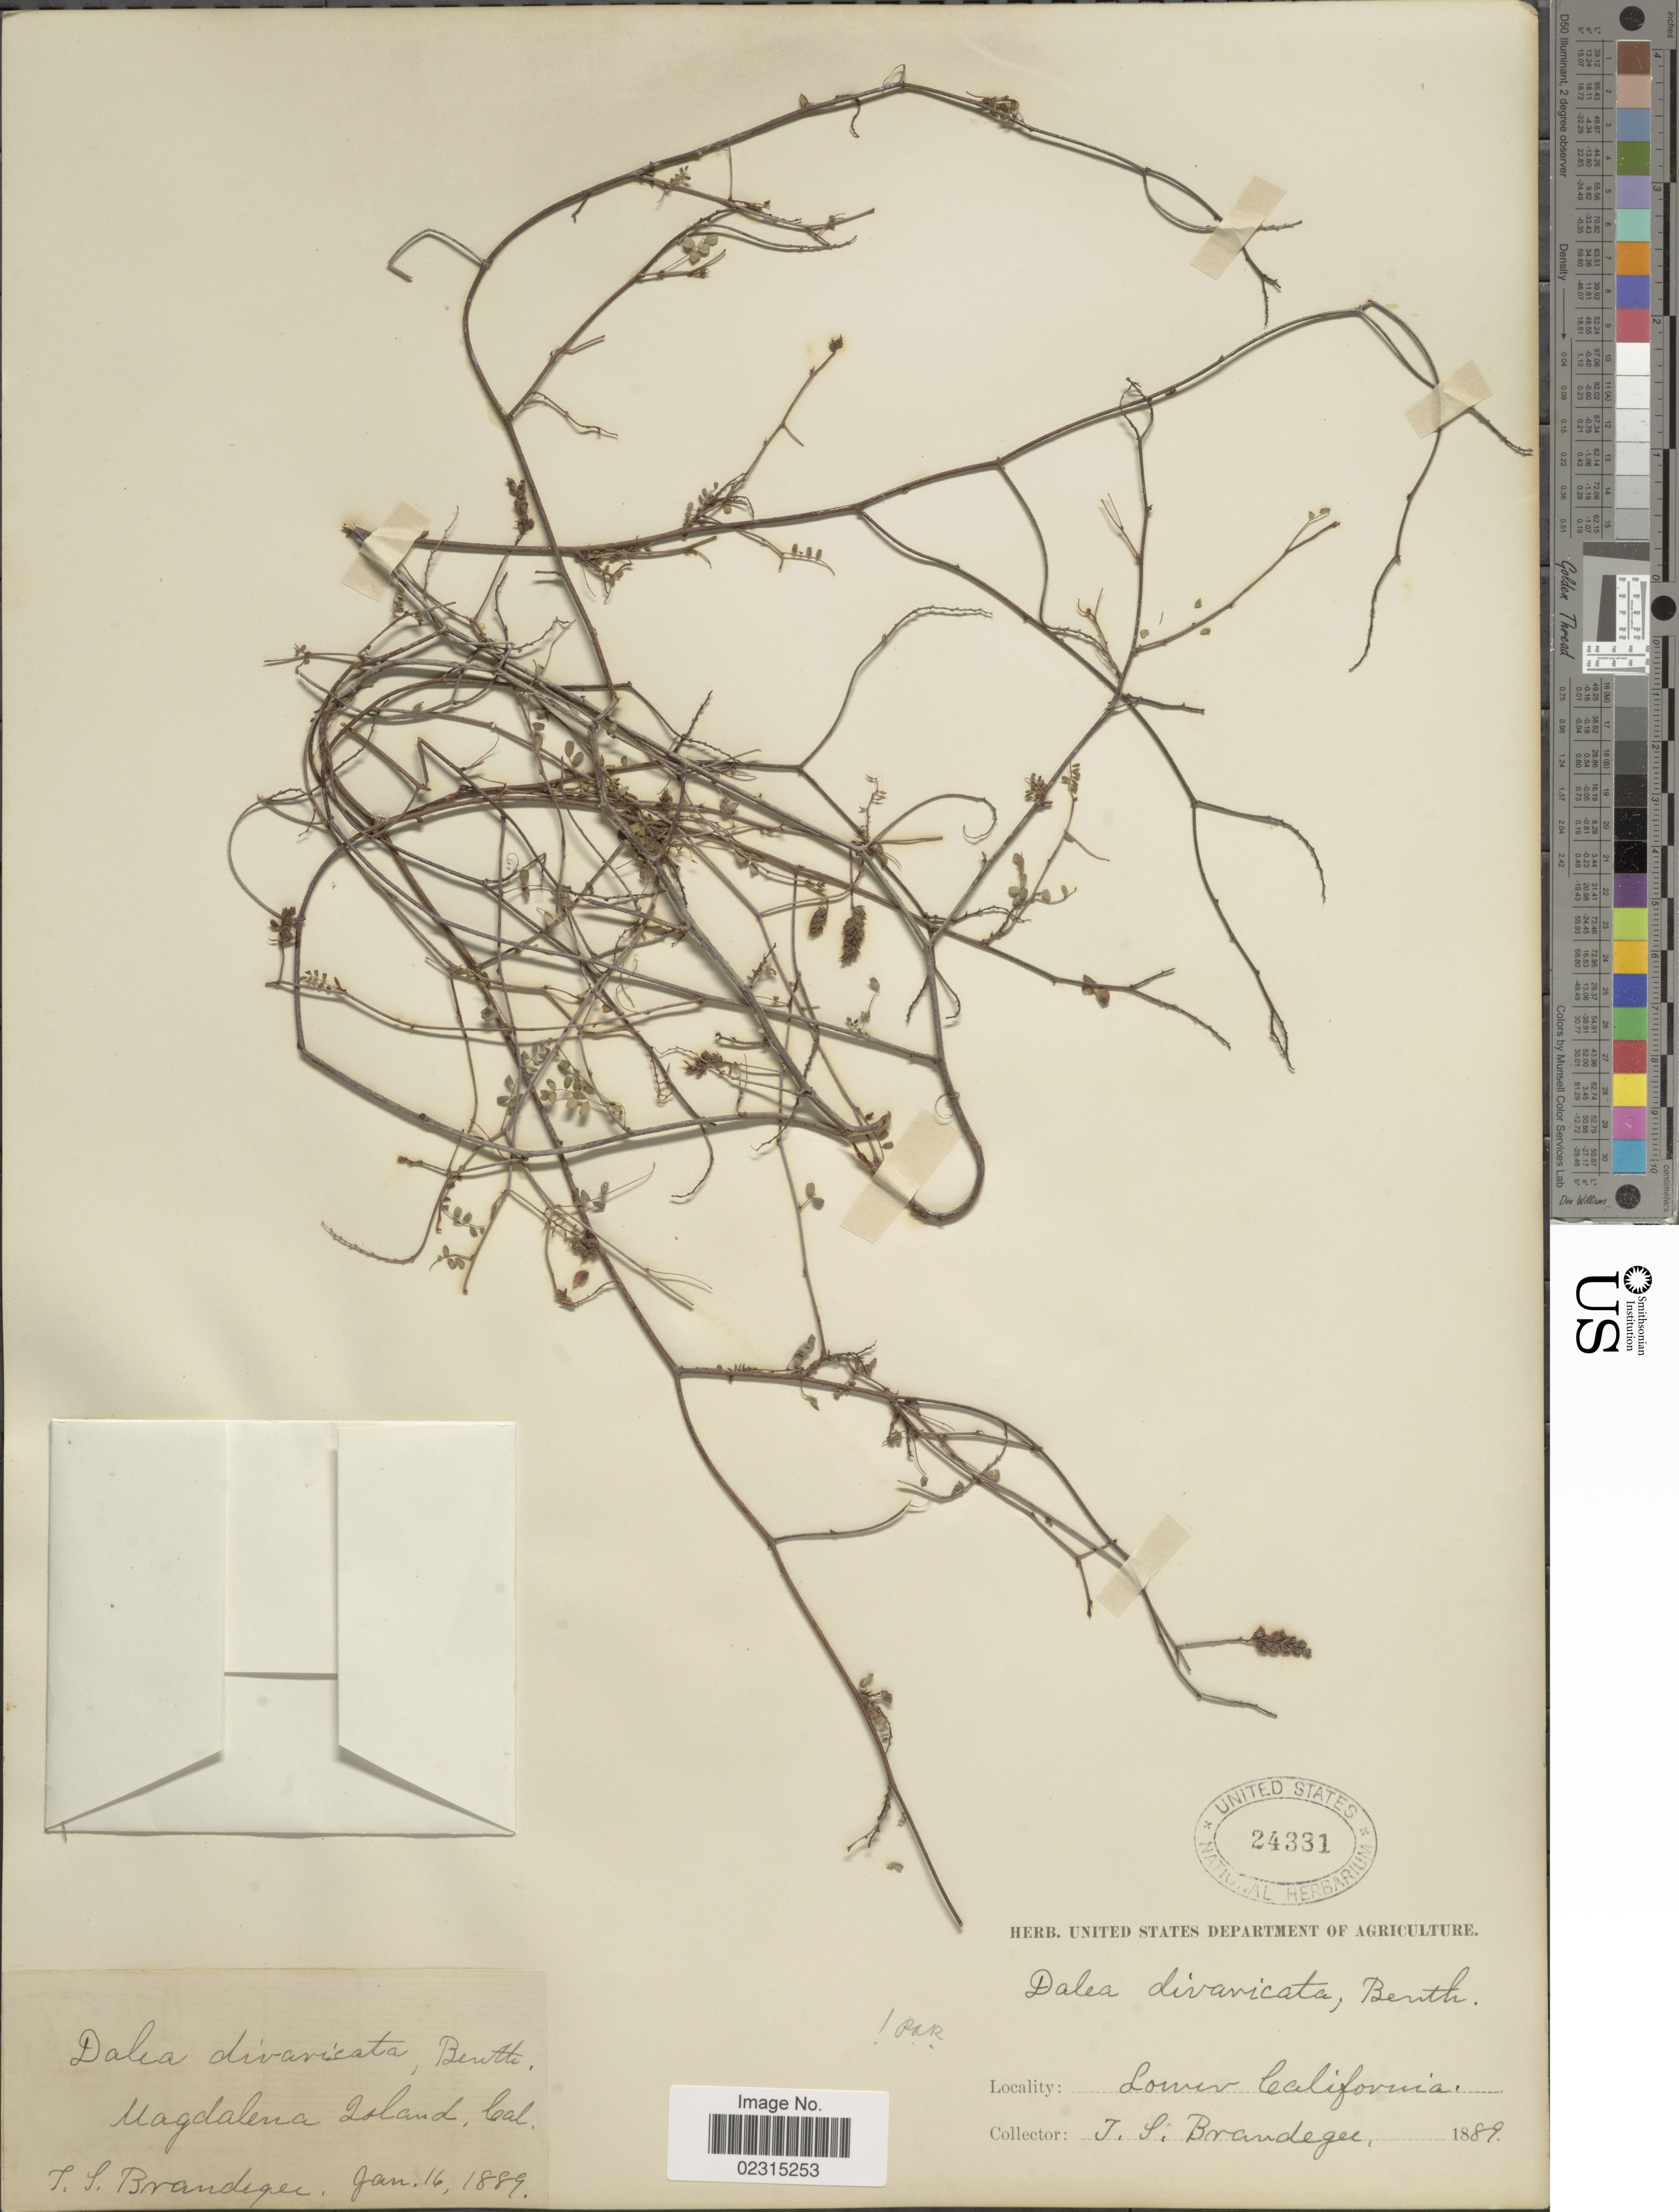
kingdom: Plantae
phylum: Tracheophyta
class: Magnoliopsida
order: Fabales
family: Fabaceae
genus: Marina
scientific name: Marina divaricata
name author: (Benth.) Barneby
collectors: T. S. Brandegee (herbarium)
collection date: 1889-01-16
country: Mexico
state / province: Baja California Sur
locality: Magdalena Island, Lower California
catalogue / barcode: US 24331